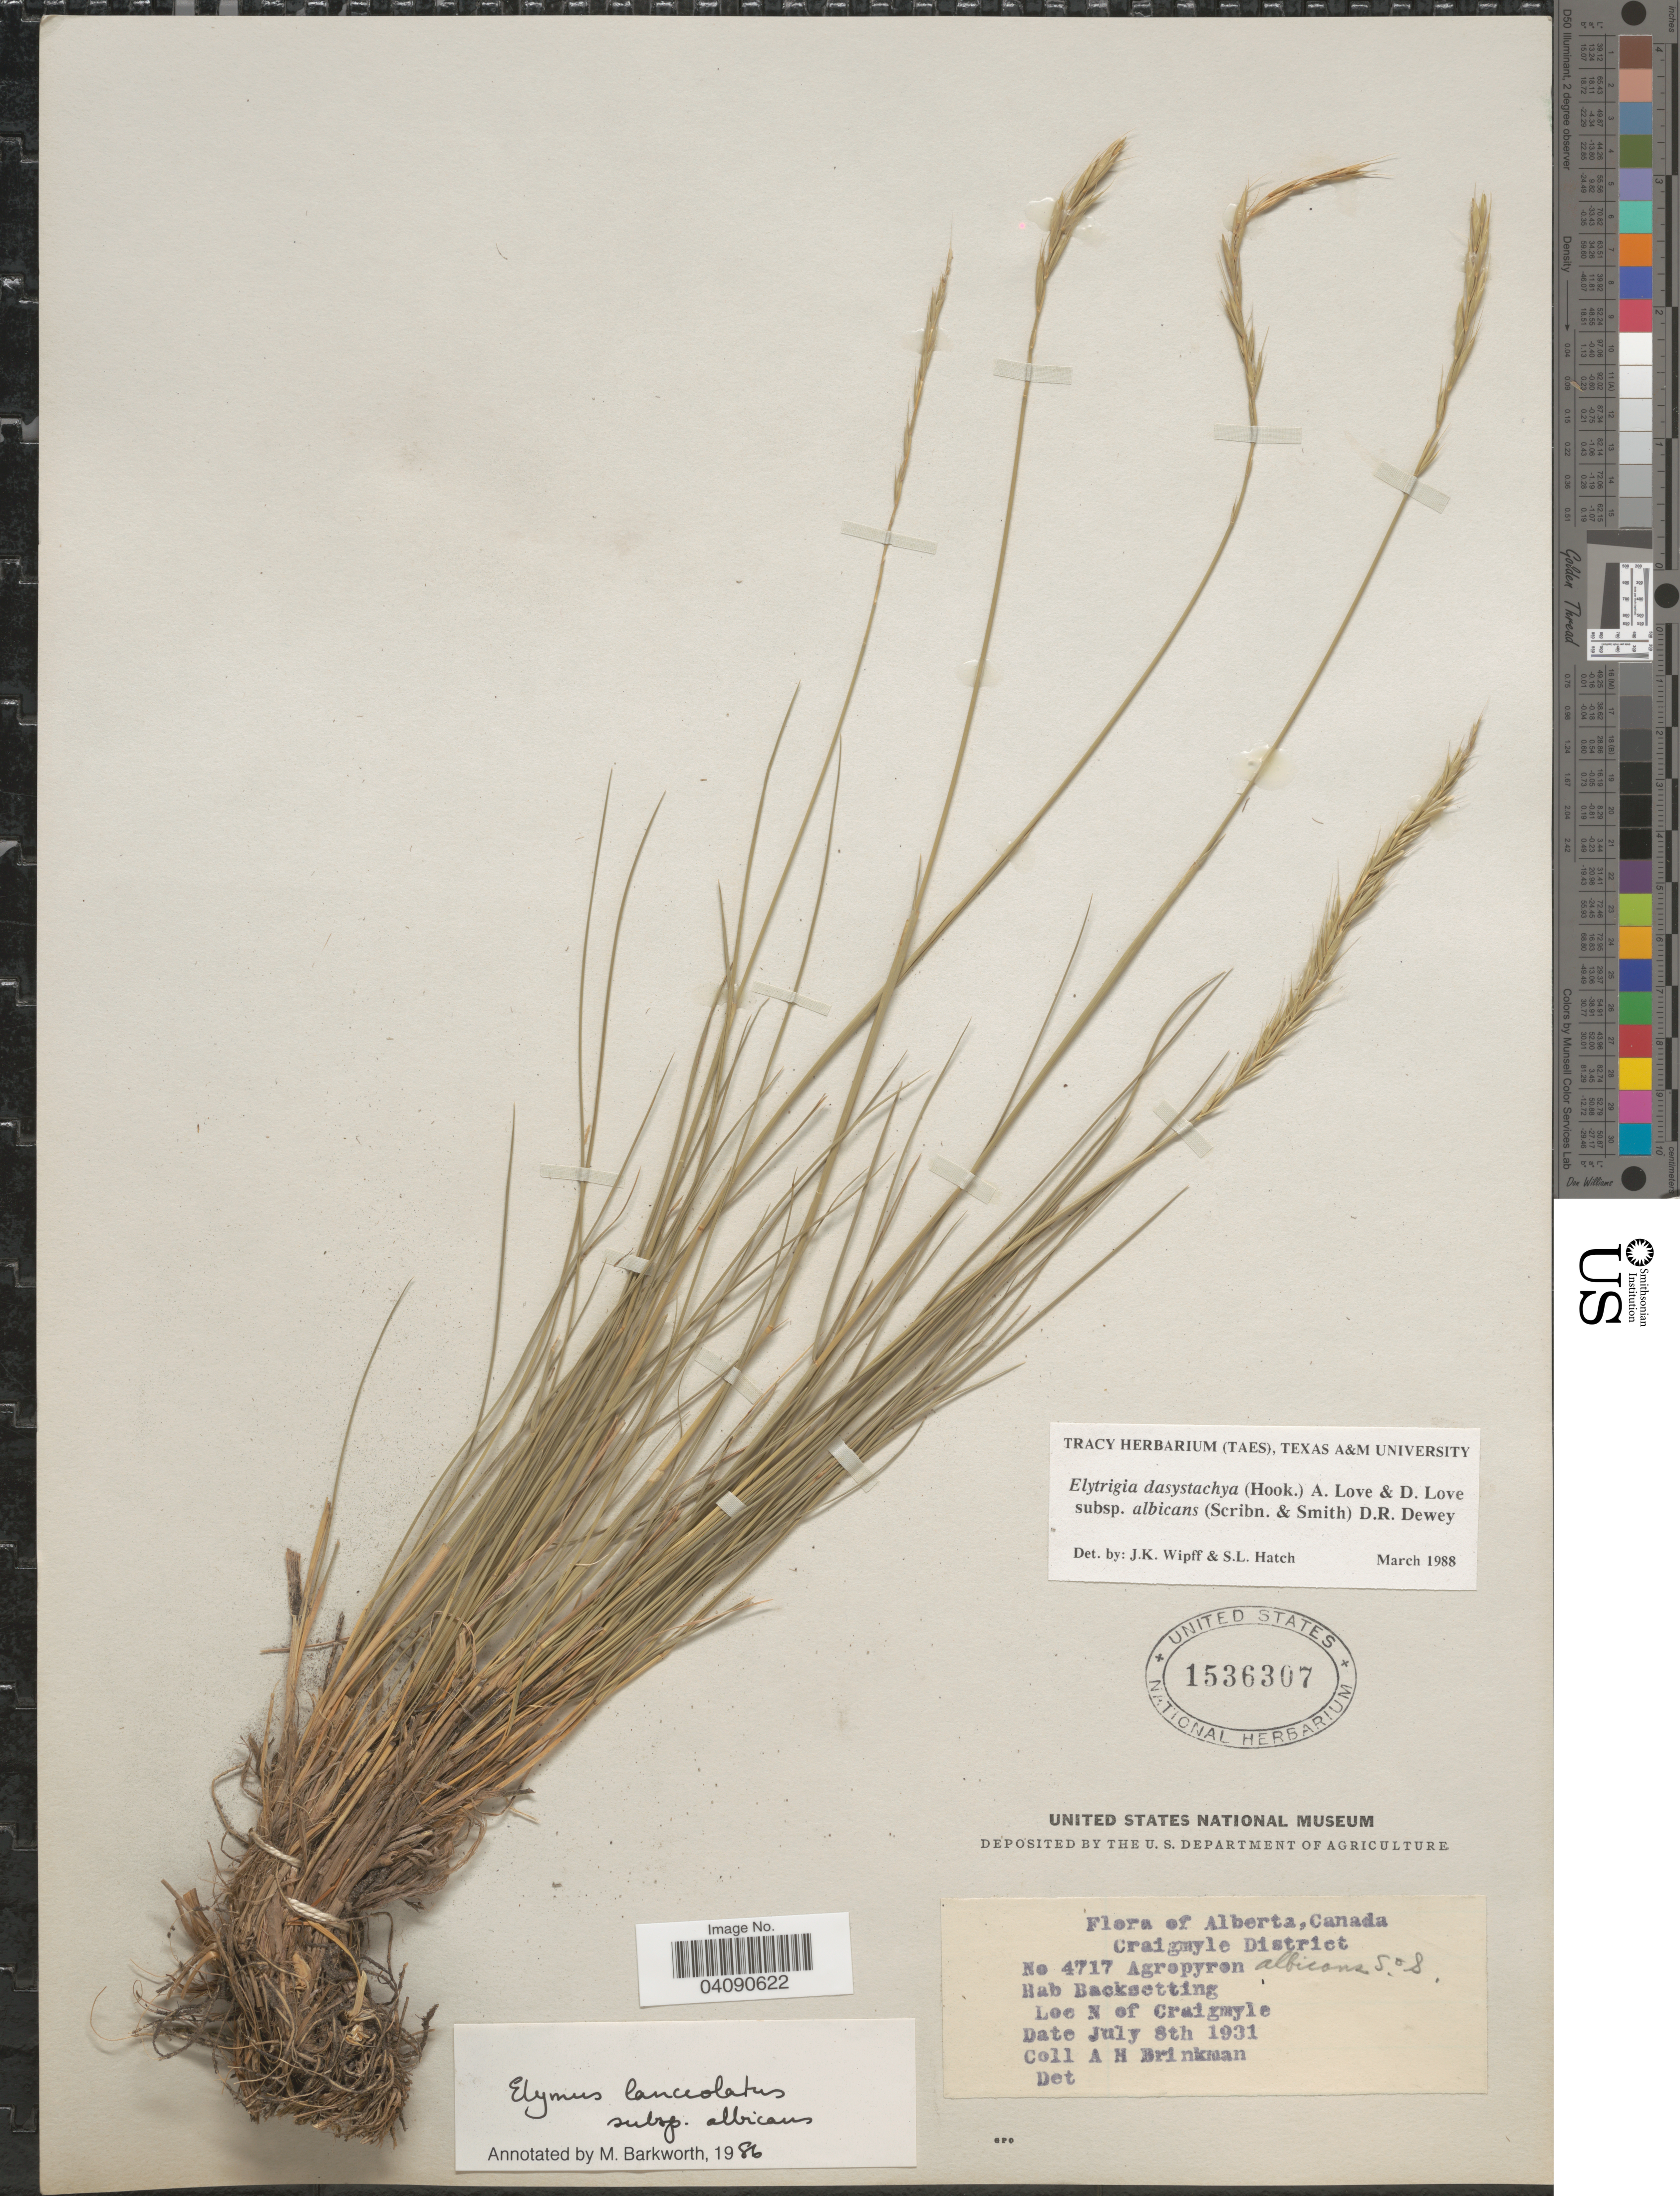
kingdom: Plantae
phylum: Tracheophyta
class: Liliopsida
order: Poales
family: Poaceae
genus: Elymus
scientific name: Elymus albicans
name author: (Scribn. & J.G. Sm.) Á. Löve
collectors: A. Brinkman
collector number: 4717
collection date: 1931-07-08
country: Canada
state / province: Alberta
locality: Craigmyle District. Backsetting. N of Craigmyle.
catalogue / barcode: US 1536307